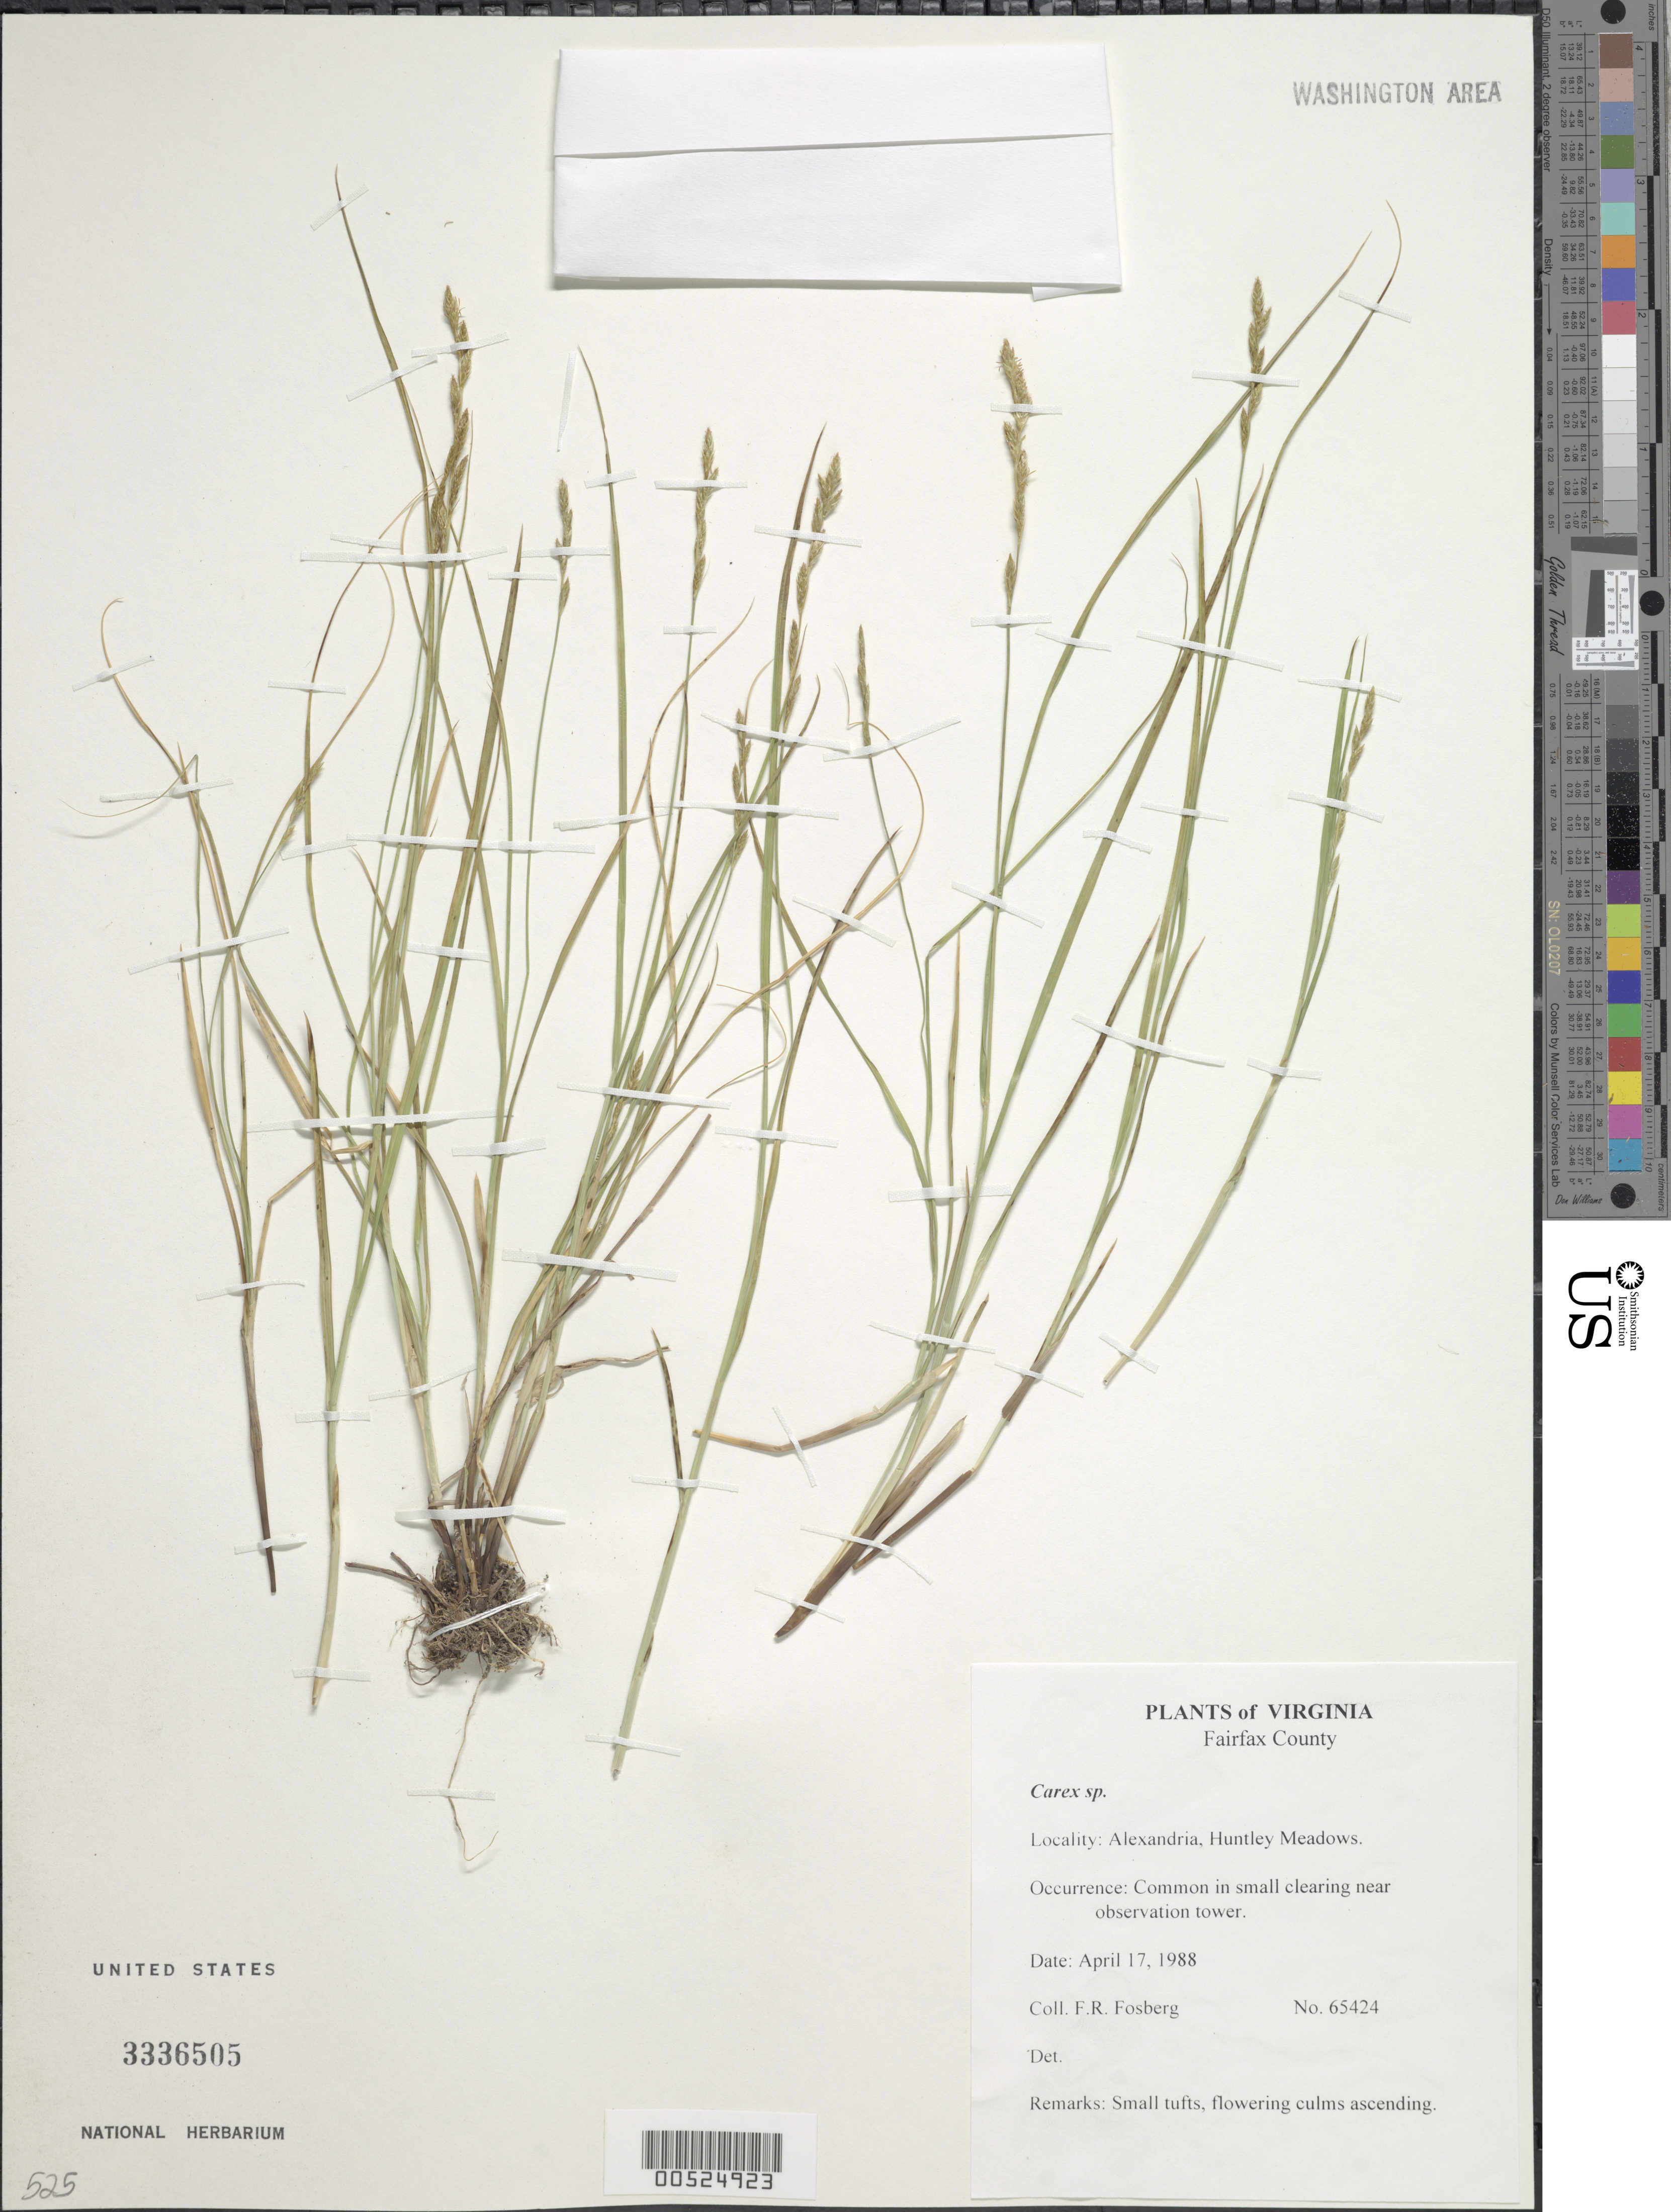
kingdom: Plantae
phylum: Tracheophyta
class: Liliopsida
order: Poales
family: Cyperaceae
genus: Carex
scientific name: Carex sp.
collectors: F. R. Fosberg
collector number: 65424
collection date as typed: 17 Apr 1988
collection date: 1988-04-17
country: United States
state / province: Virginia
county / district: City of Alexandria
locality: Alexandria, Huntley Meadows.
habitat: Common in small clearing near observation tower.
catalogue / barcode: US 3336505